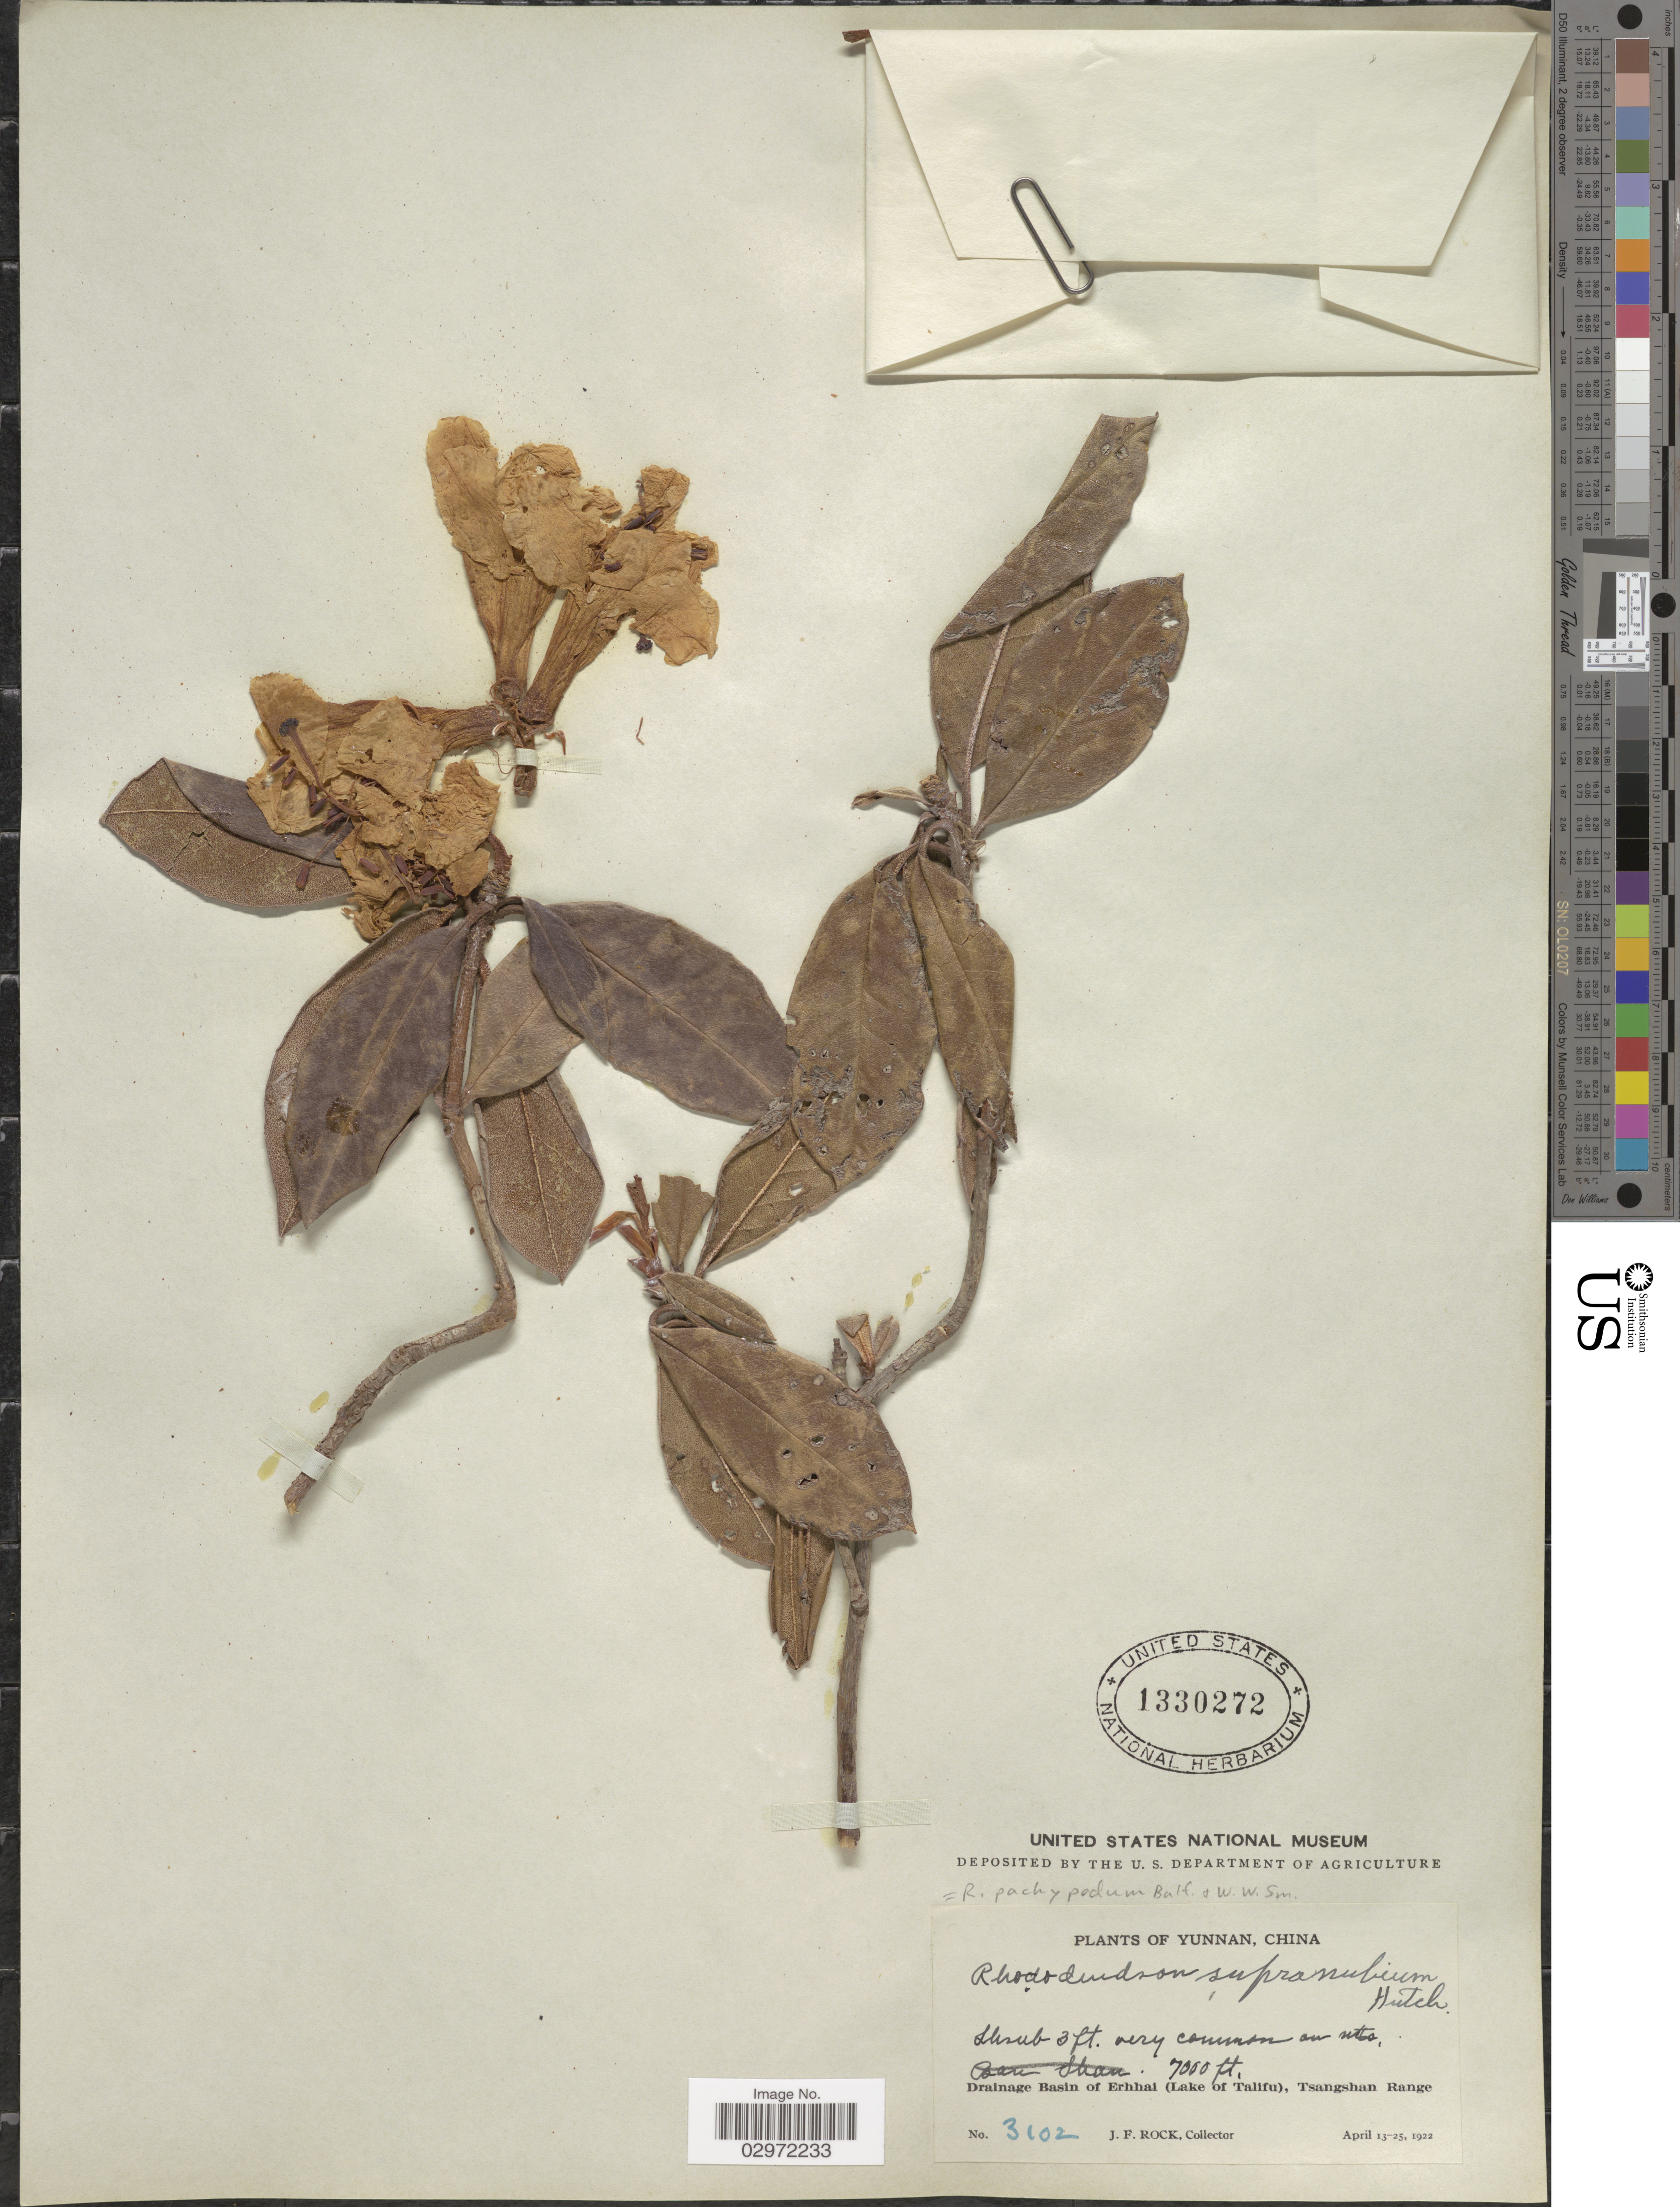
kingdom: Plantae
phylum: Tracheophyta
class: Magnoliopsida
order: Ericales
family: Ericaceae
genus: Rhododendron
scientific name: Rhododendron pachypodum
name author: Balf. f. & W.W. Sm.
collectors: J. Rock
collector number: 3102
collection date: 1922-04-13/1922-04-25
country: China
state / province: Yunnan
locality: Drainage Basin or Erhbai (Lake of Talifu), Tsangshan Range.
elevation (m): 2134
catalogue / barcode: US 1330272